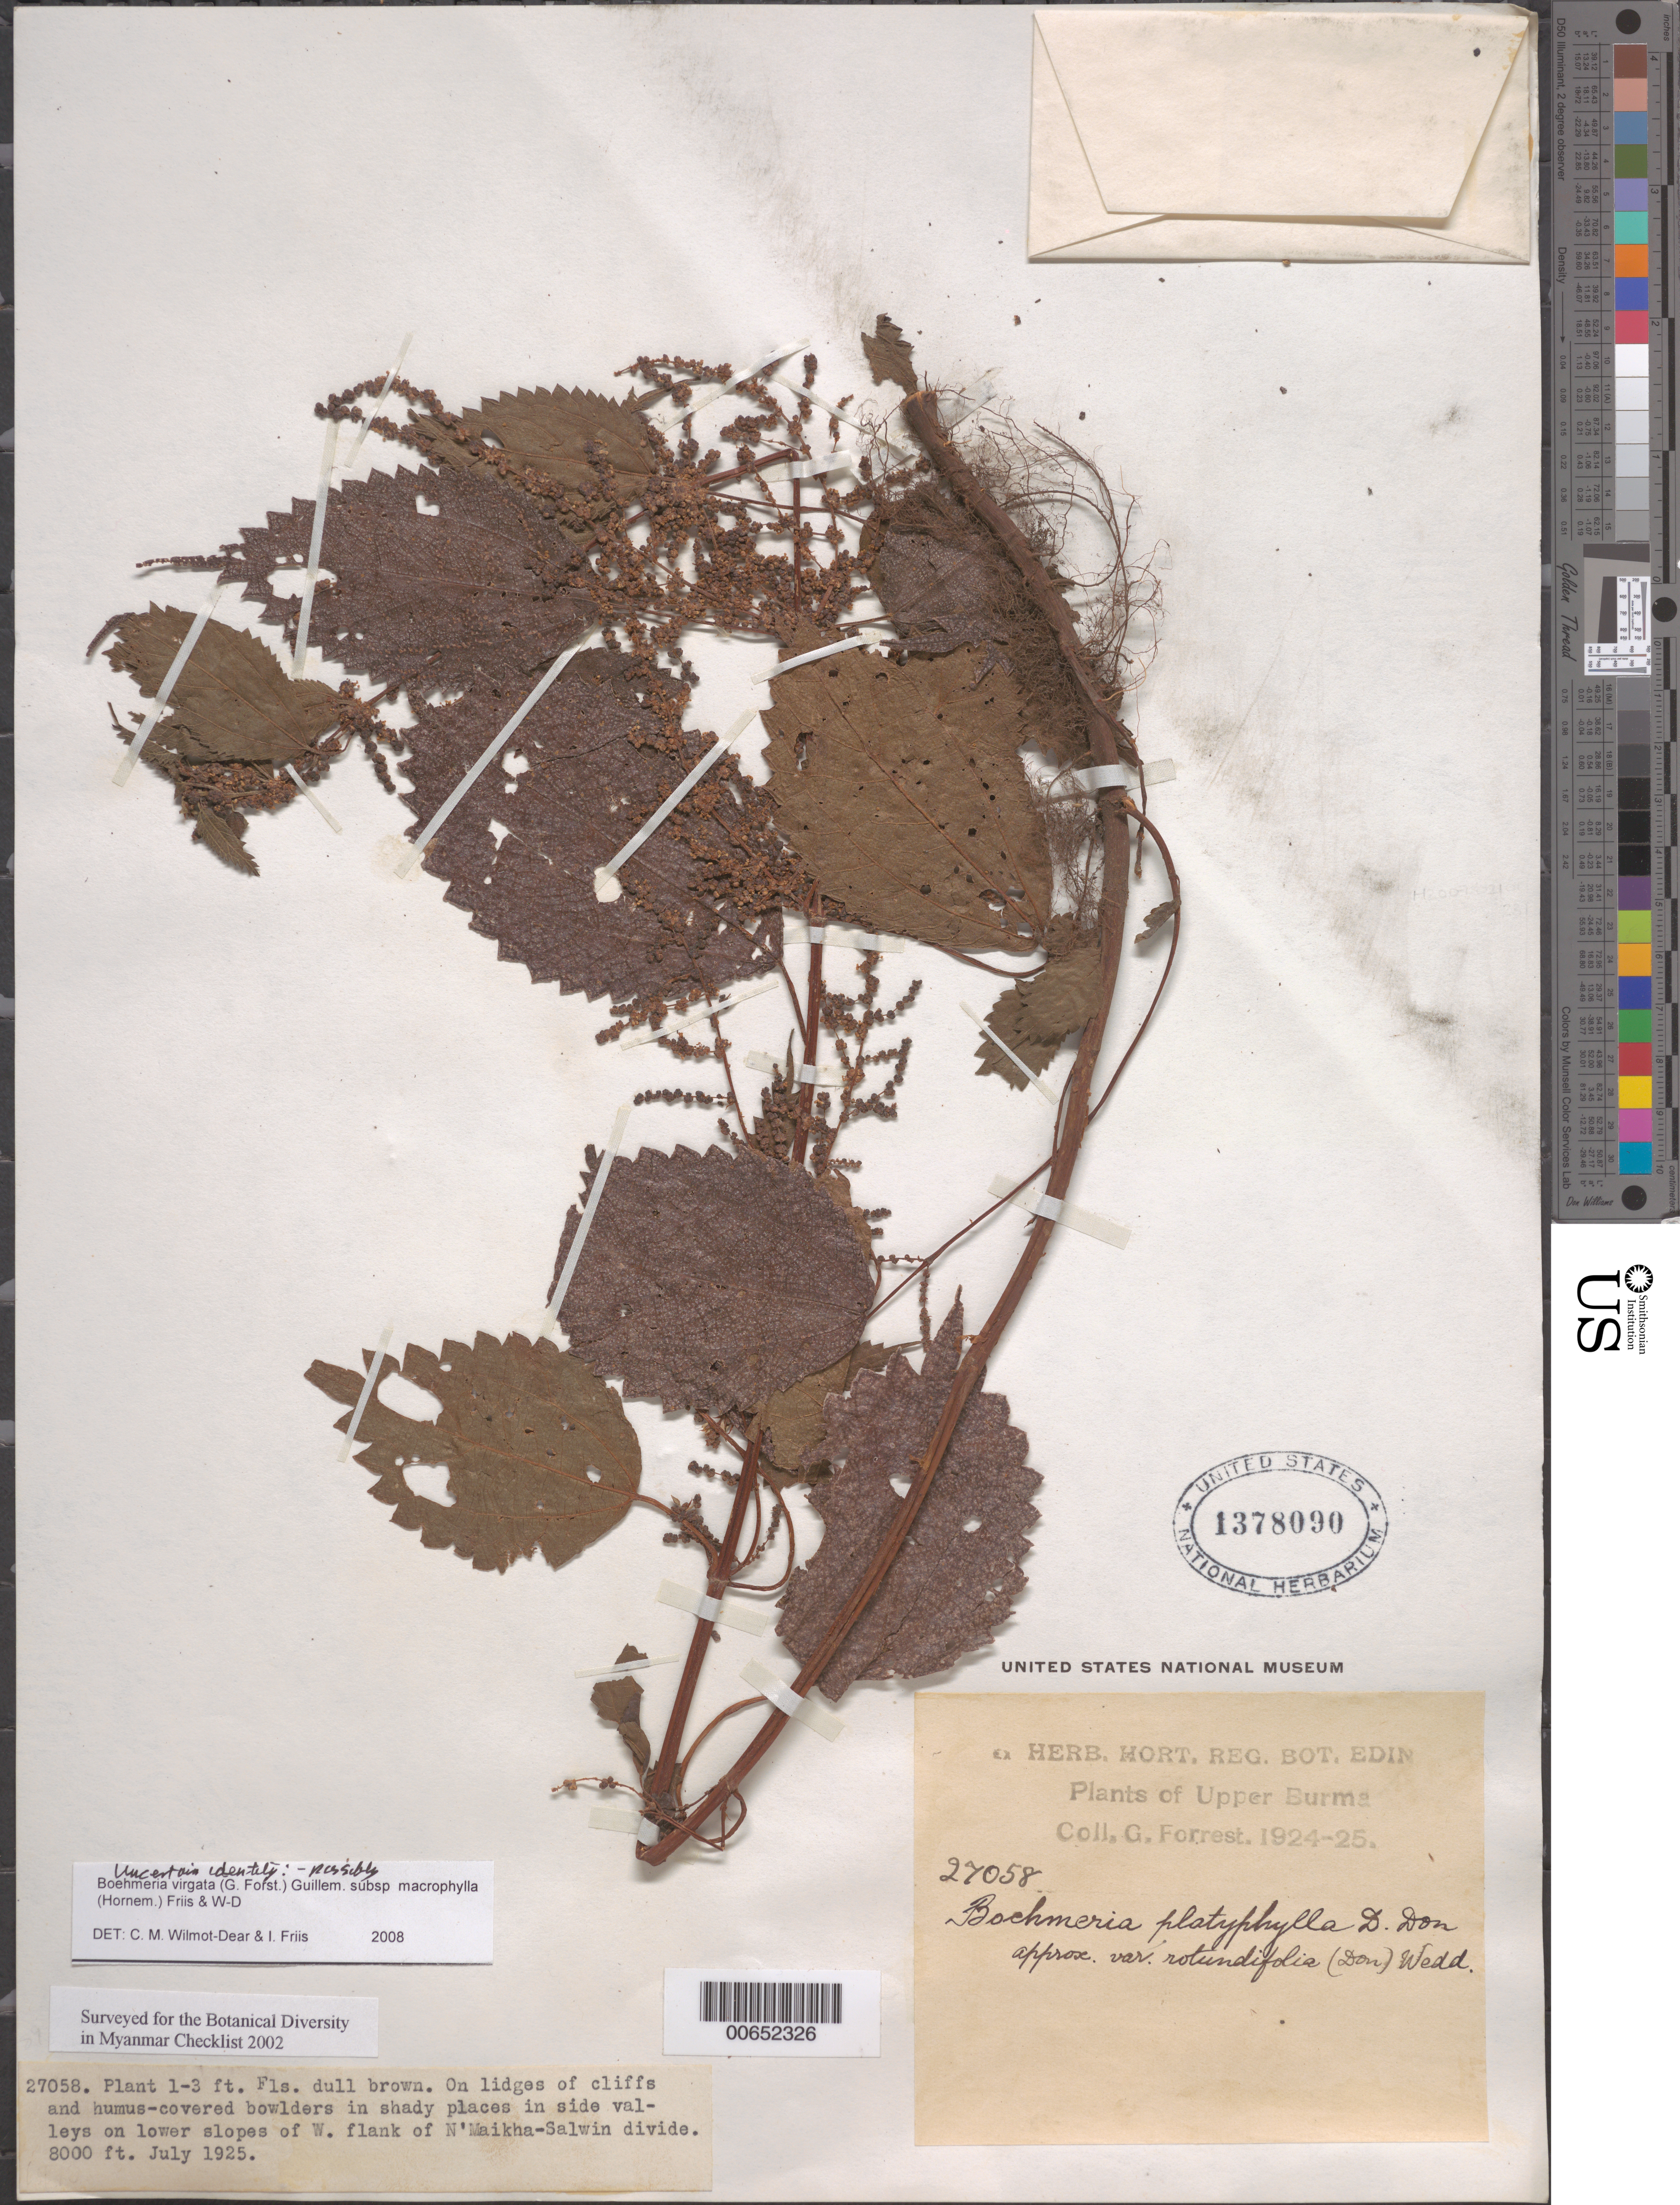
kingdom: Plantae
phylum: Tracheophyta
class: Magnoliopsida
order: Rosales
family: Urticaceae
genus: Boehmeria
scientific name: Boehmeria virgata var. macrophylla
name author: (Hornem.) Friis & Wilmot-Dear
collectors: G. Forrest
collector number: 27058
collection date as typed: Jul 1925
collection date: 1925-07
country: Myanmar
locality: Upper Burma, W flank of N'Maikha-Salwin Divide.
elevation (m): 2438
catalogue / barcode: US 1378090